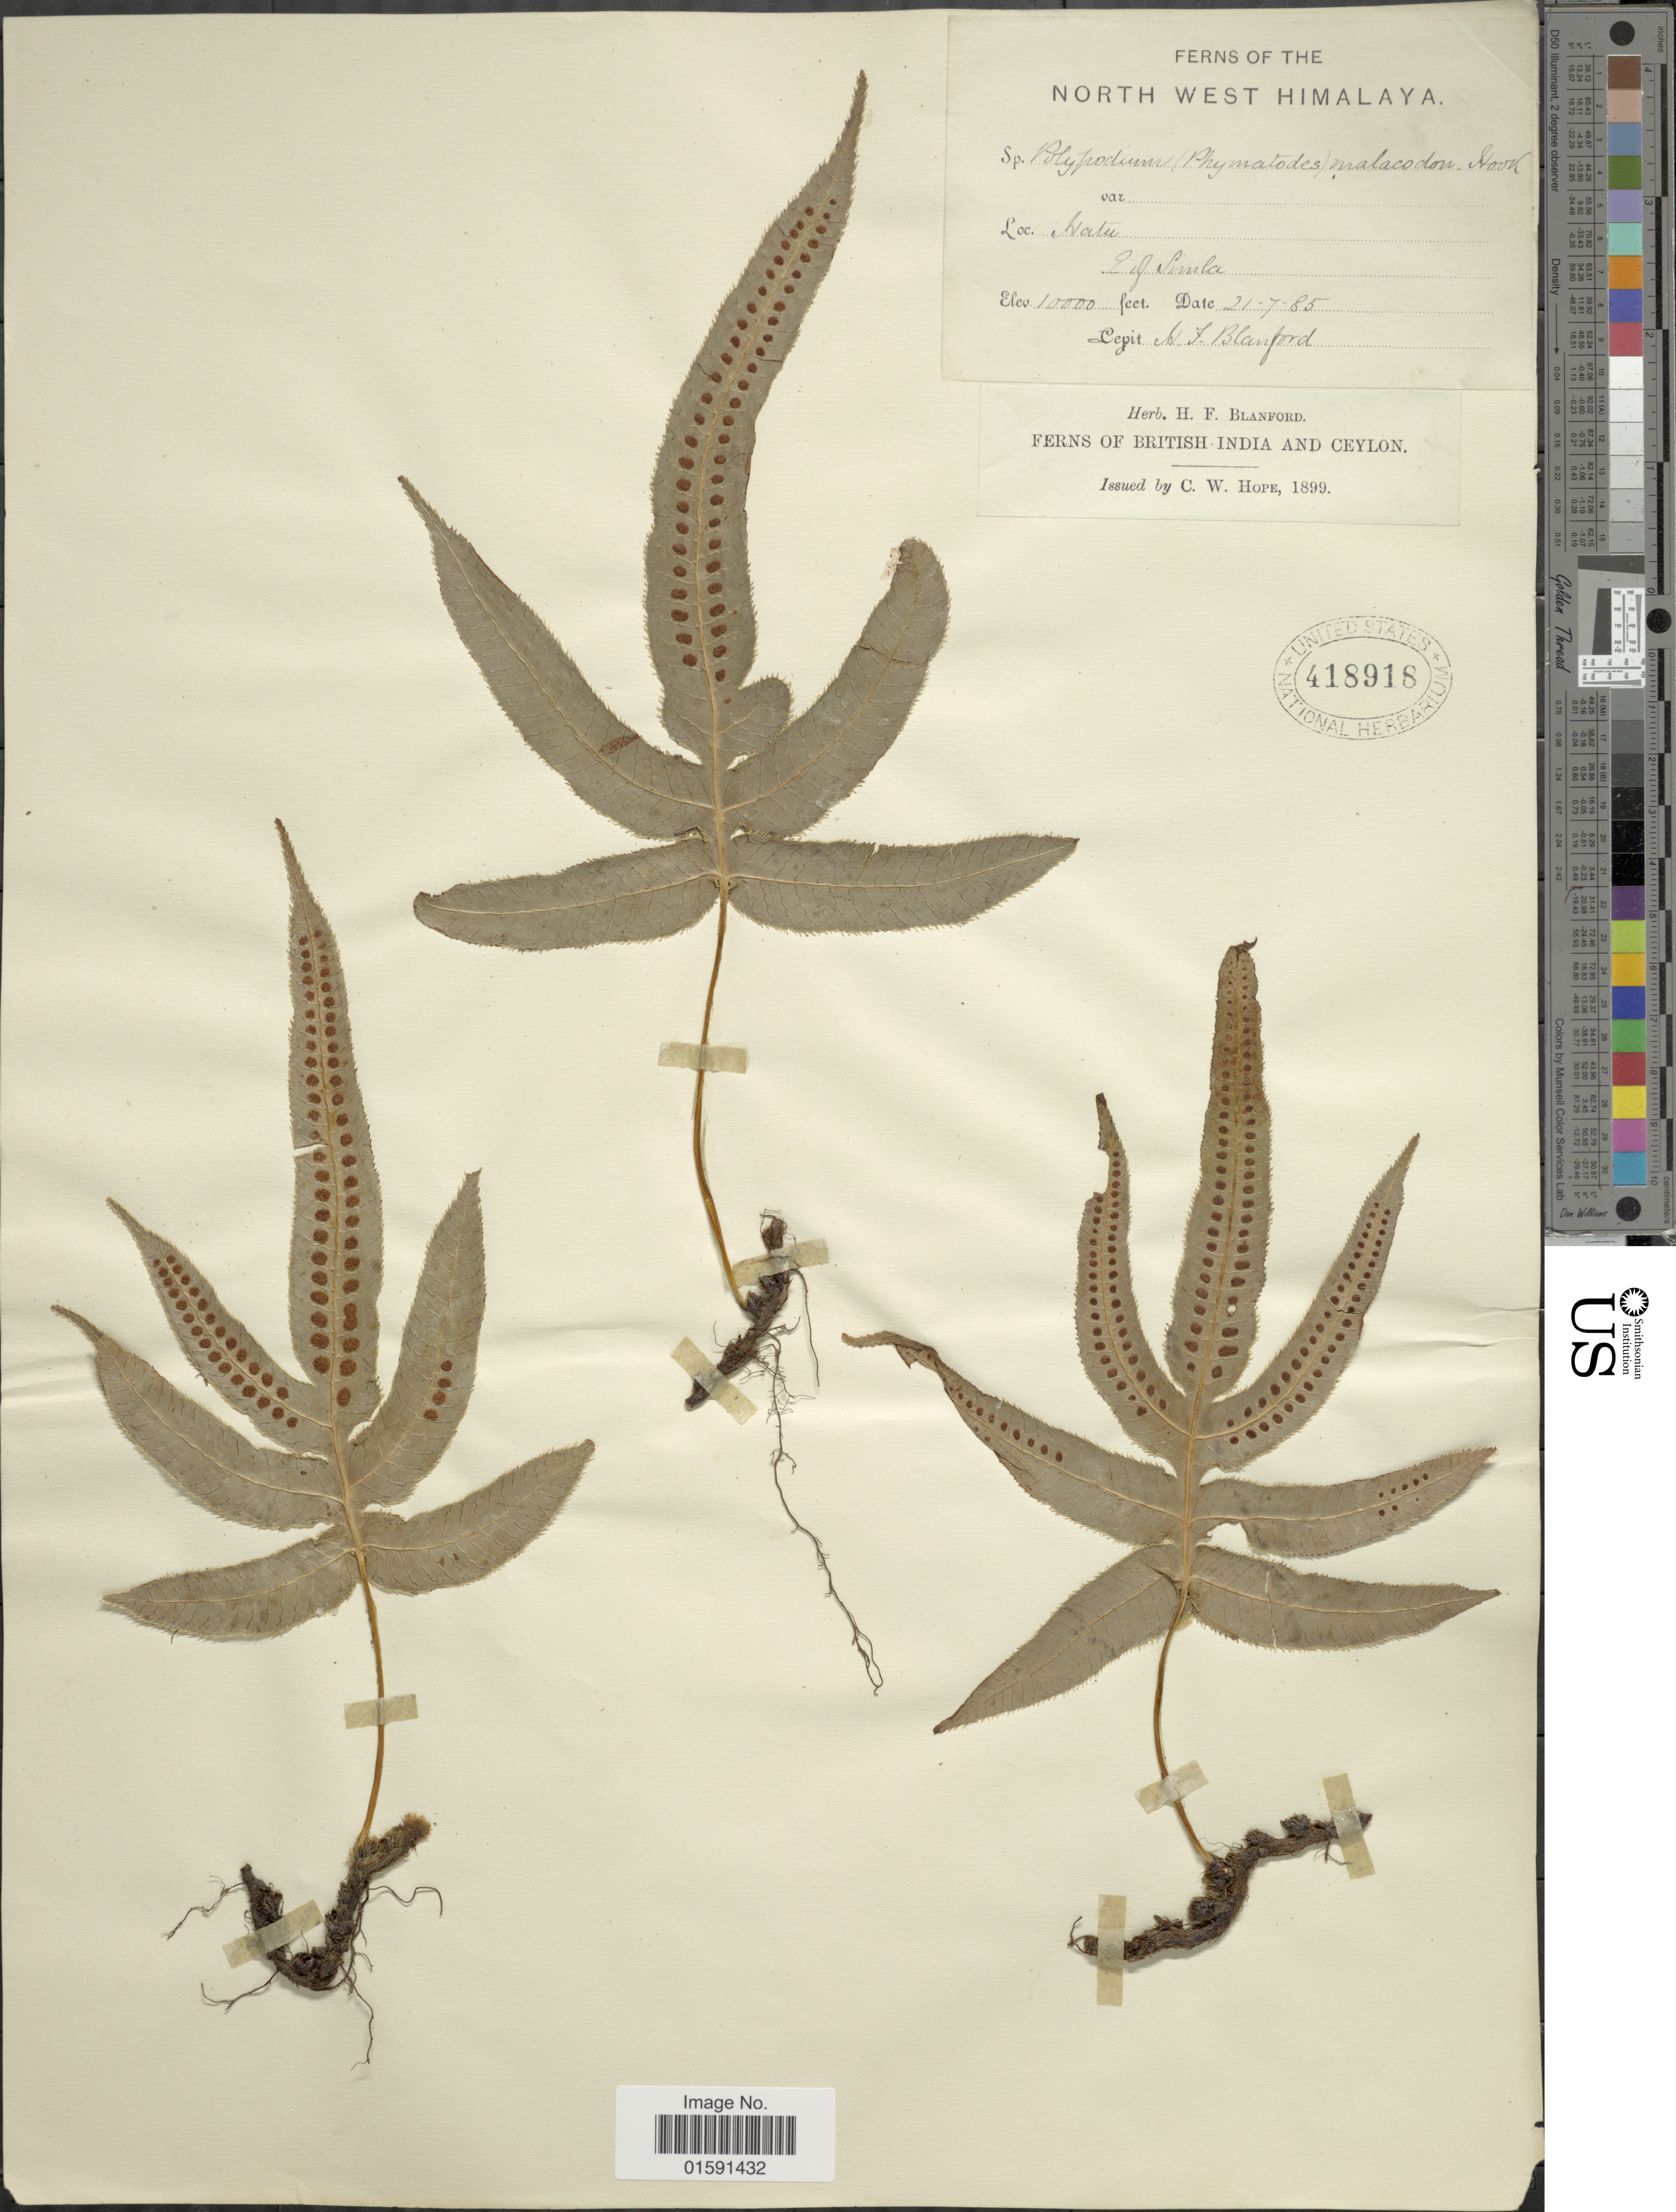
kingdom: Plantae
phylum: Tracheophyta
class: Polypodiopsida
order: Polypodiales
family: Polypodiaceae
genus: Selliguea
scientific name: Selliguea malacodon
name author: (Hook.) S. L. Yu et al.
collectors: H. Blanford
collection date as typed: Transcribed d/m/y: 21/7/85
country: India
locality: North West Himalaya, Hatu Eif Simla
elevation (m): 3048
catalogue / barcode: US 418918